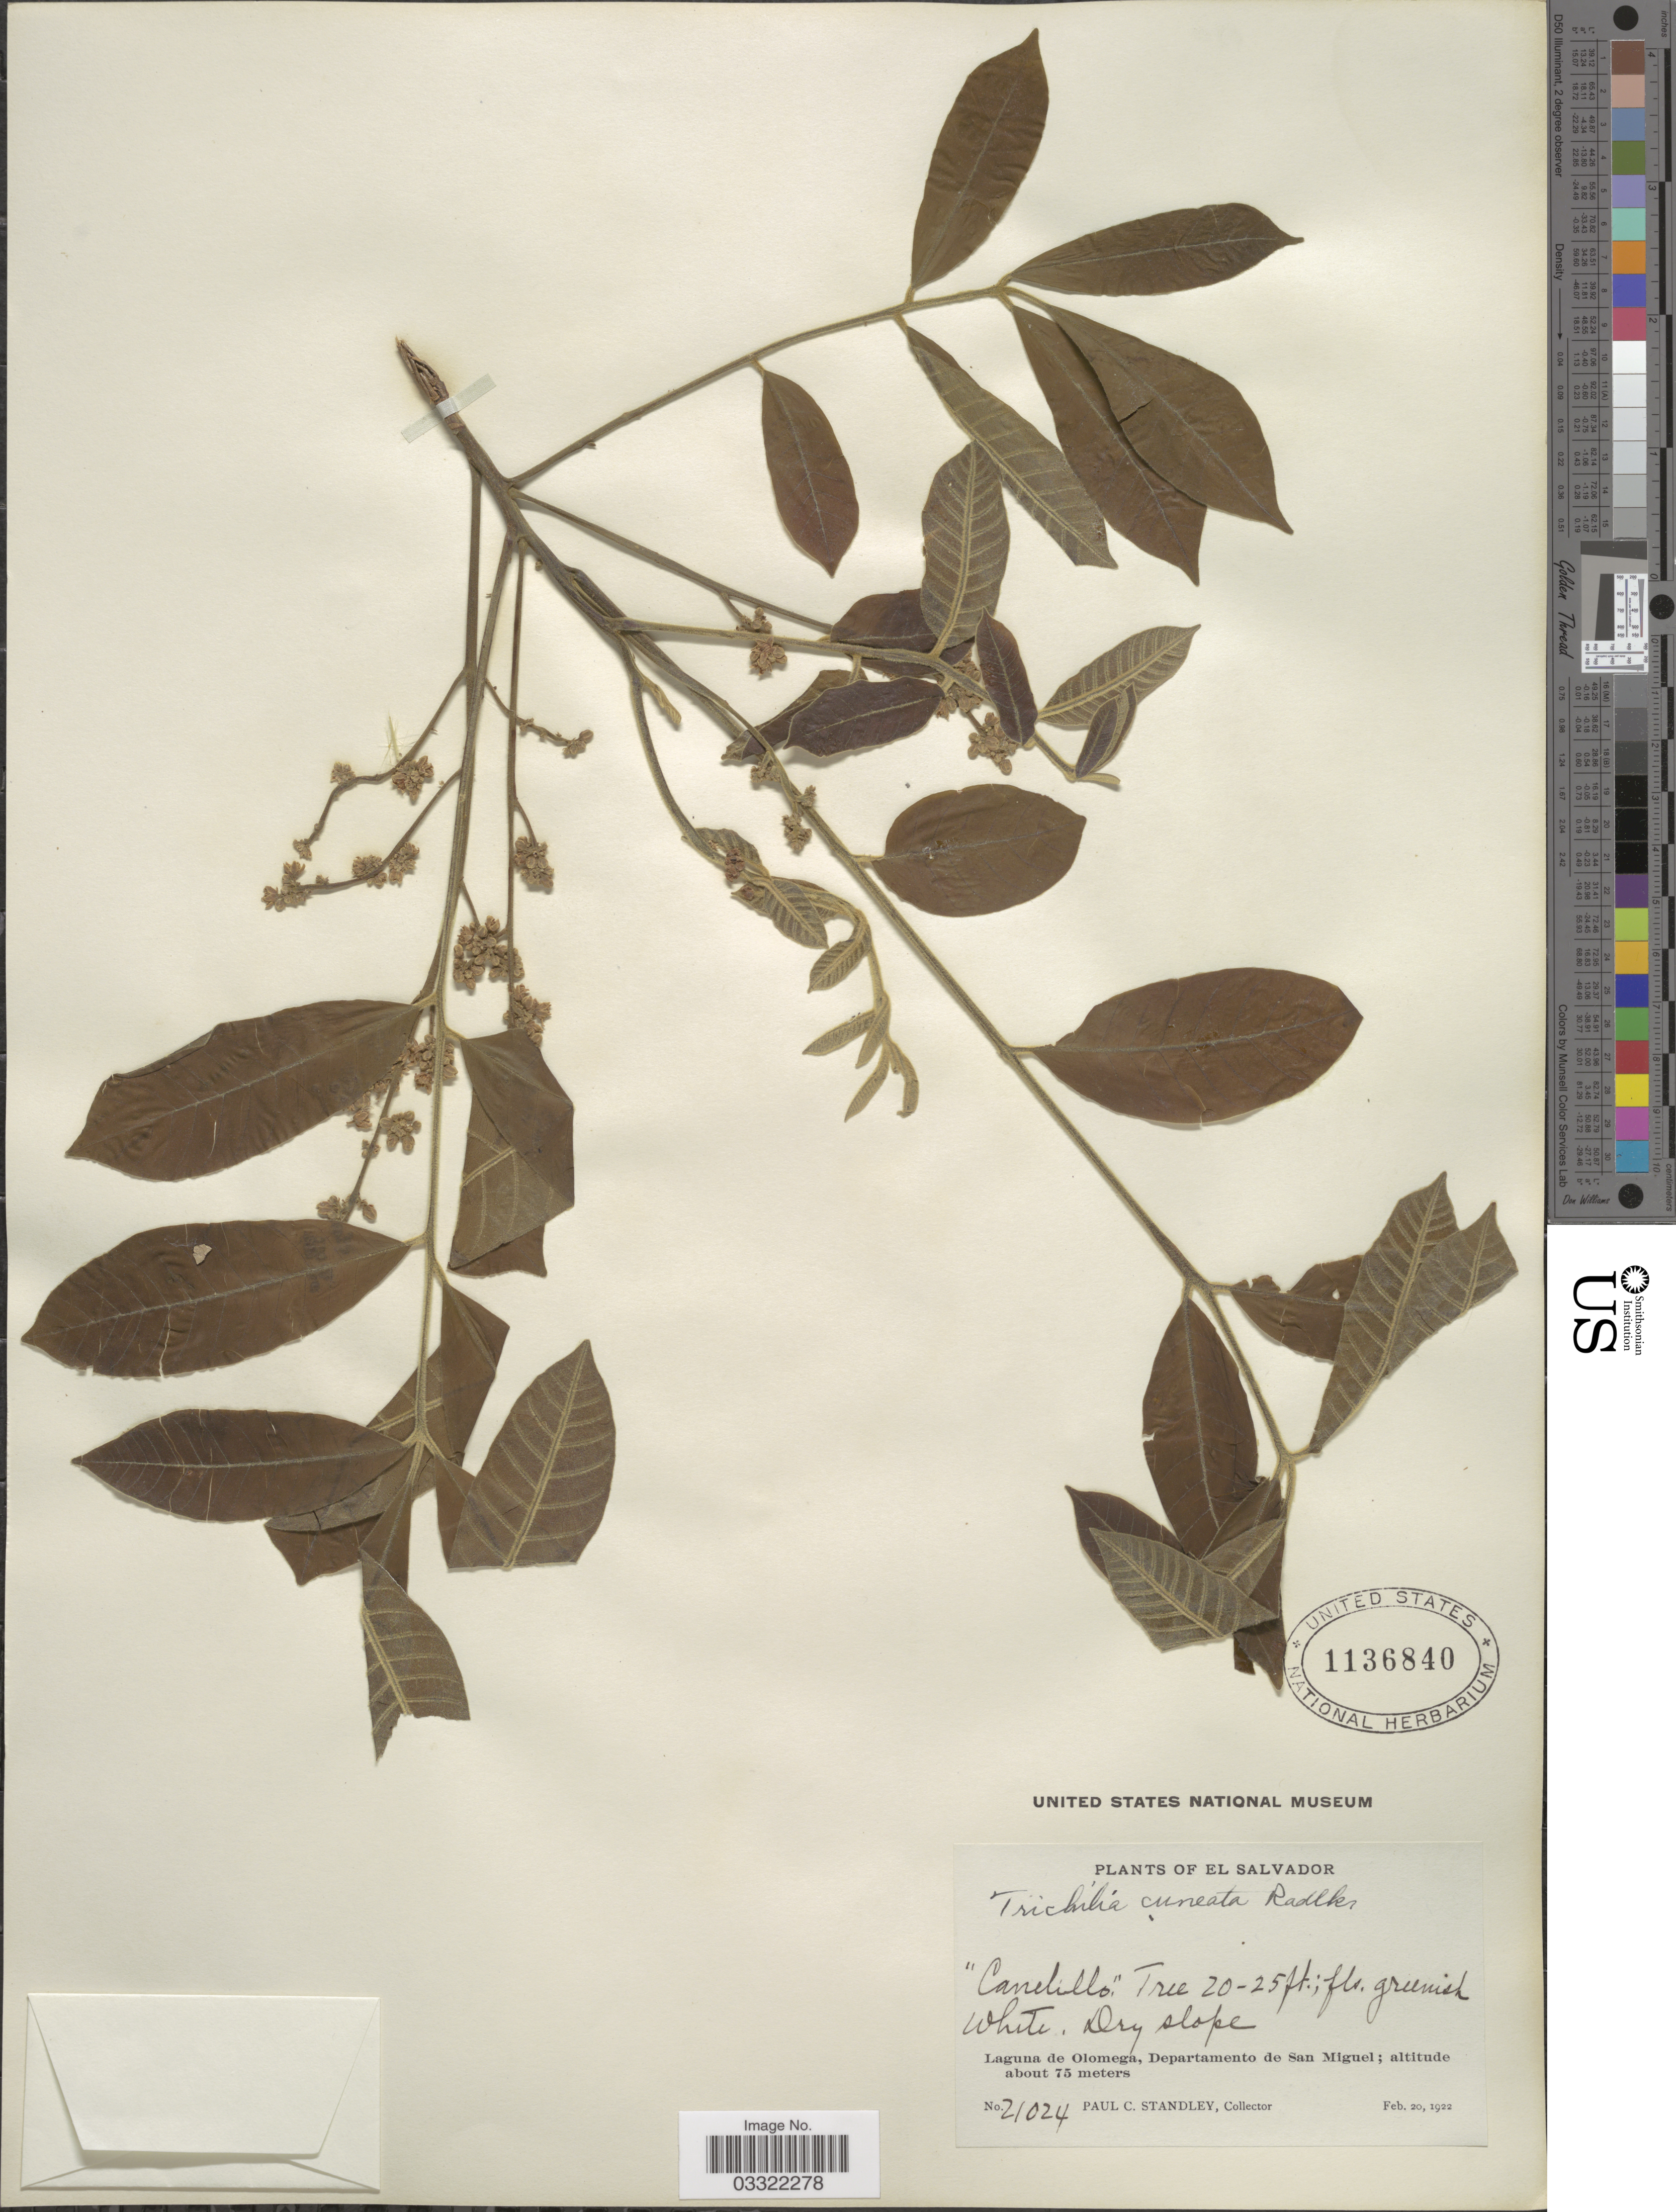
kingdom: Plantae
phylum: Tracheophyta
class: Magnoliopsida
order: Sapindales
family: Meliaceae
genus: Trichilia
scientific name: Trichilia cuneata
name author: Radlk.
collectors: P. C. Standley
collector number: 21024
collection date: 1922-02-20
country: El Salvador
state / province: San Miguel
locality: Laguna de Olomega, Departamento de San Miguel.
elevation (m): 75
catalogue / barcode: US 1136840